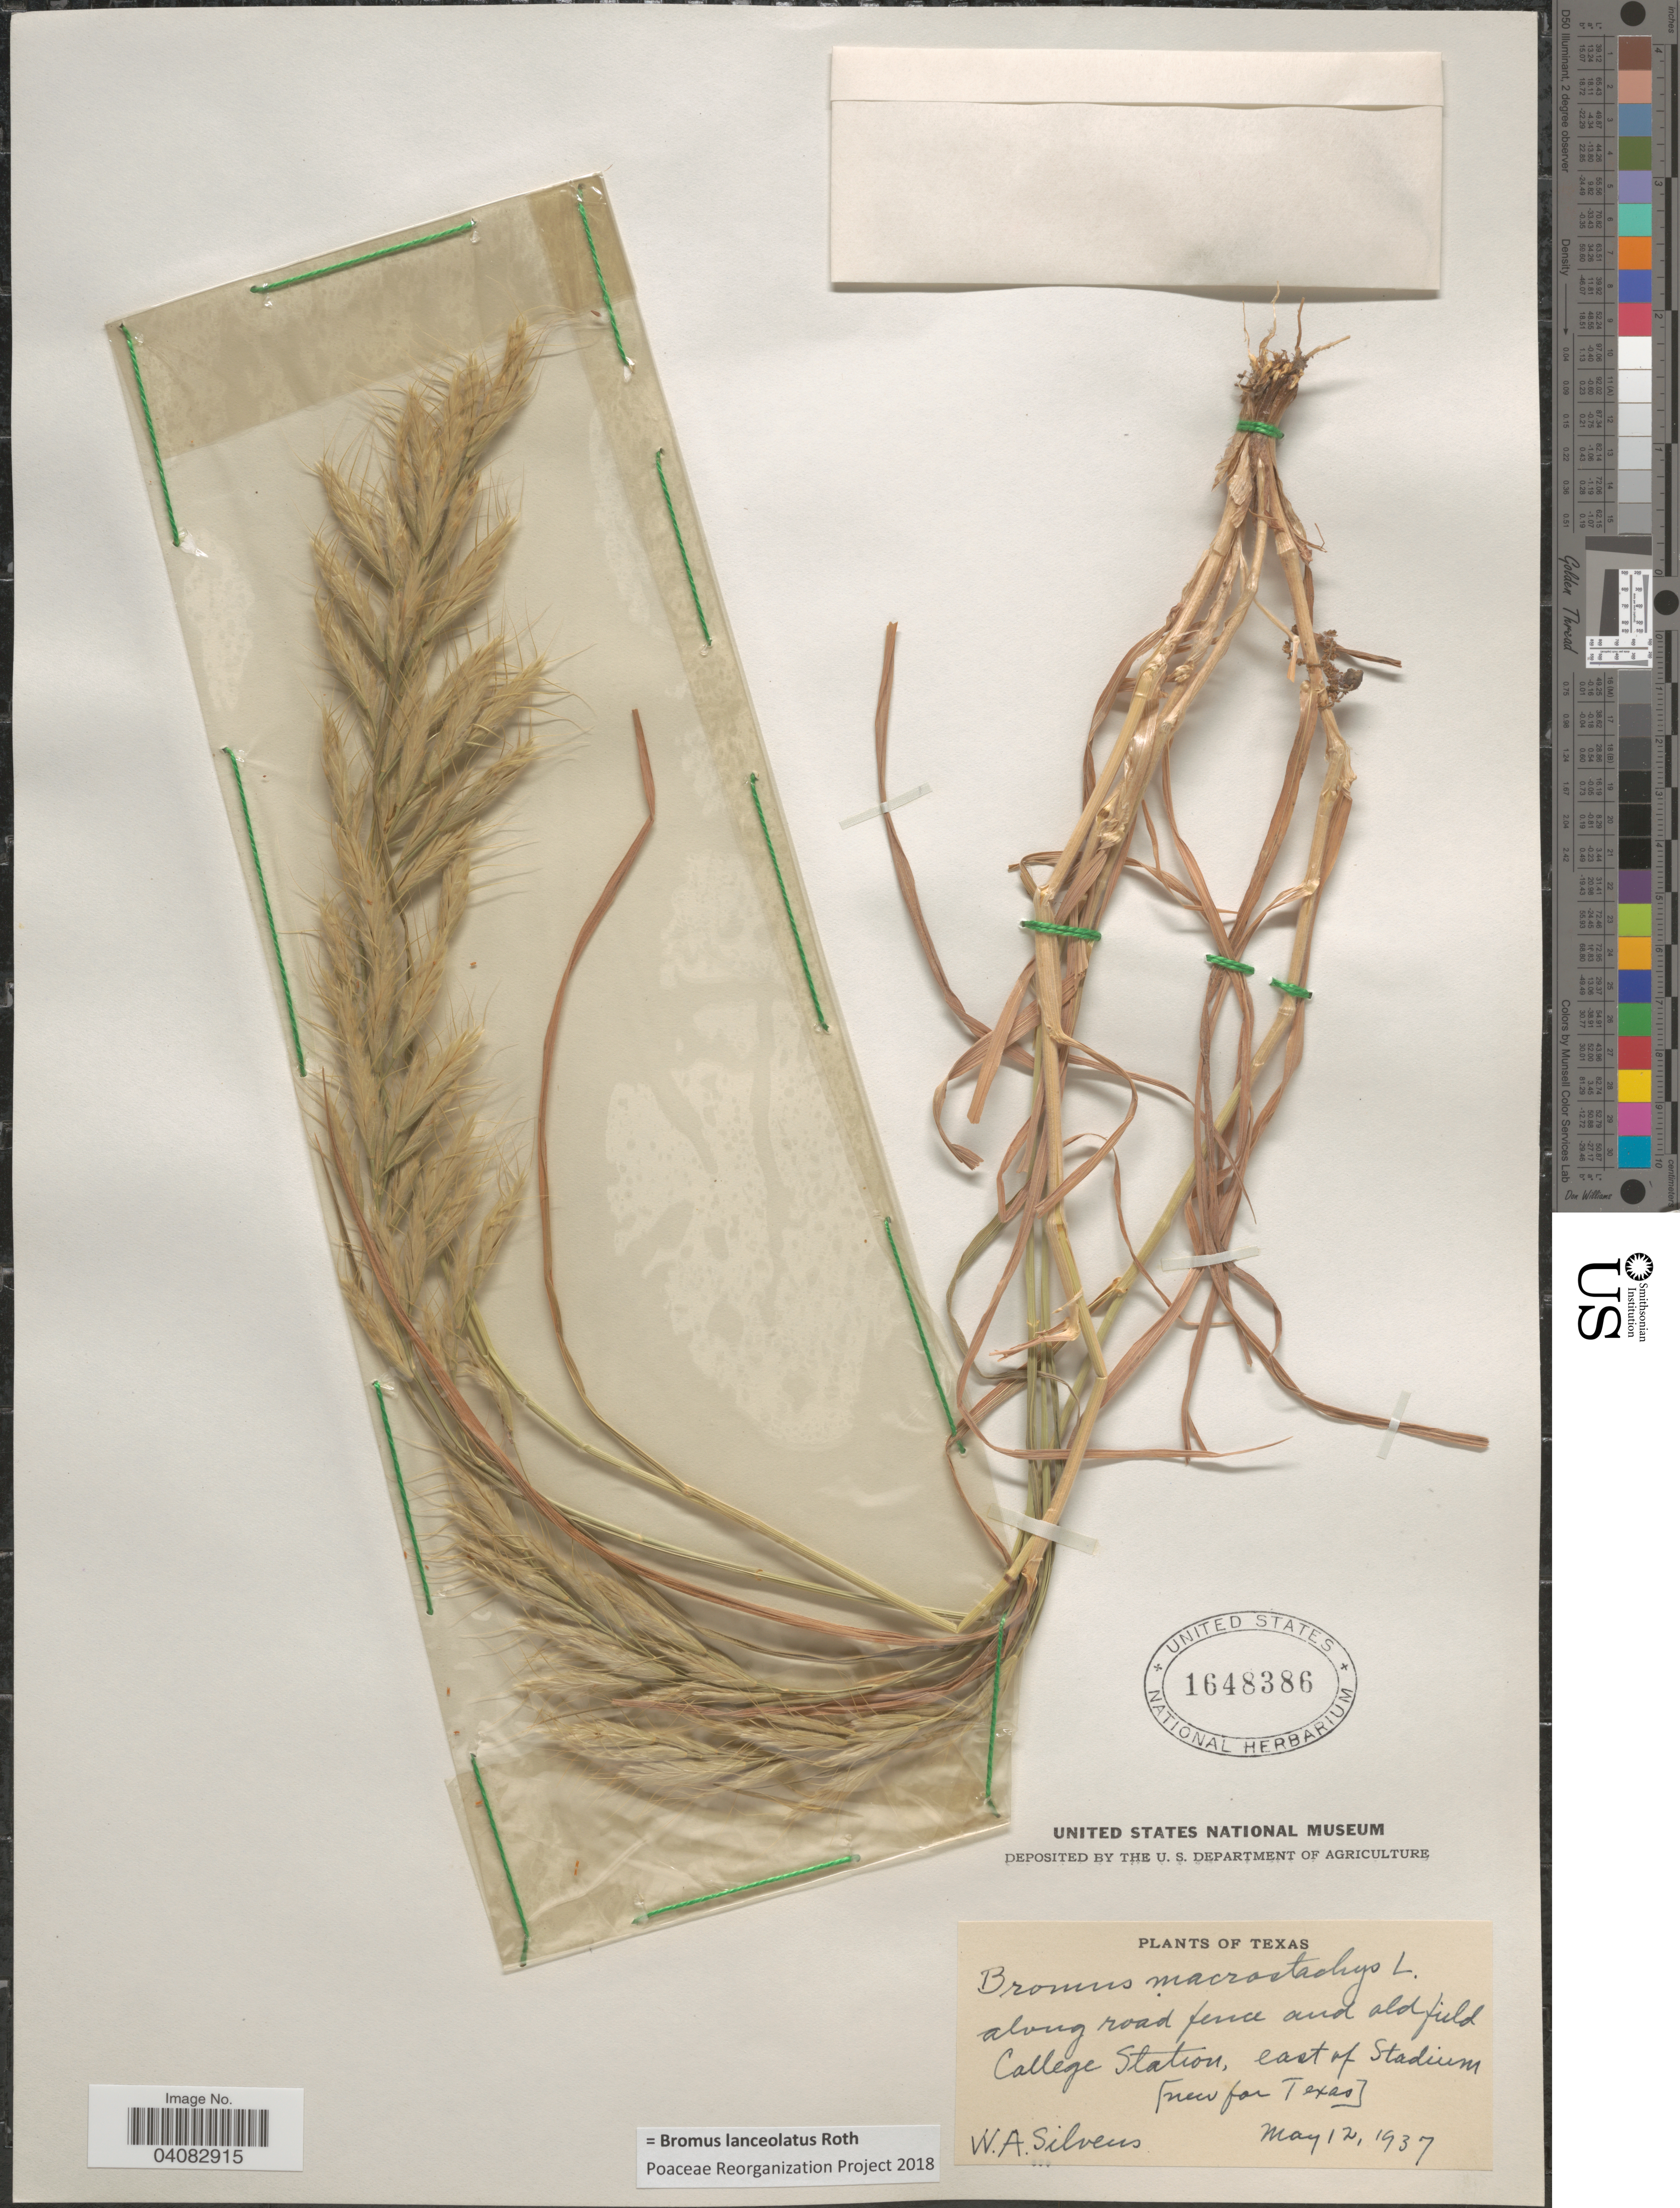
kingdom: Plantae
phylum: Tracheophyta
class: Liliopsida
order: Poales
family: Poaceae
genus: Bromus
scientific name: Bromus lanceolatus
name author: Roth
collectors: W. Silveus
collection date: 1937-05-12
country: United States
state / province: Texas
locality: Along road fence and old field College Station, east of Stadium.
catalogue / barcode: US 1648386